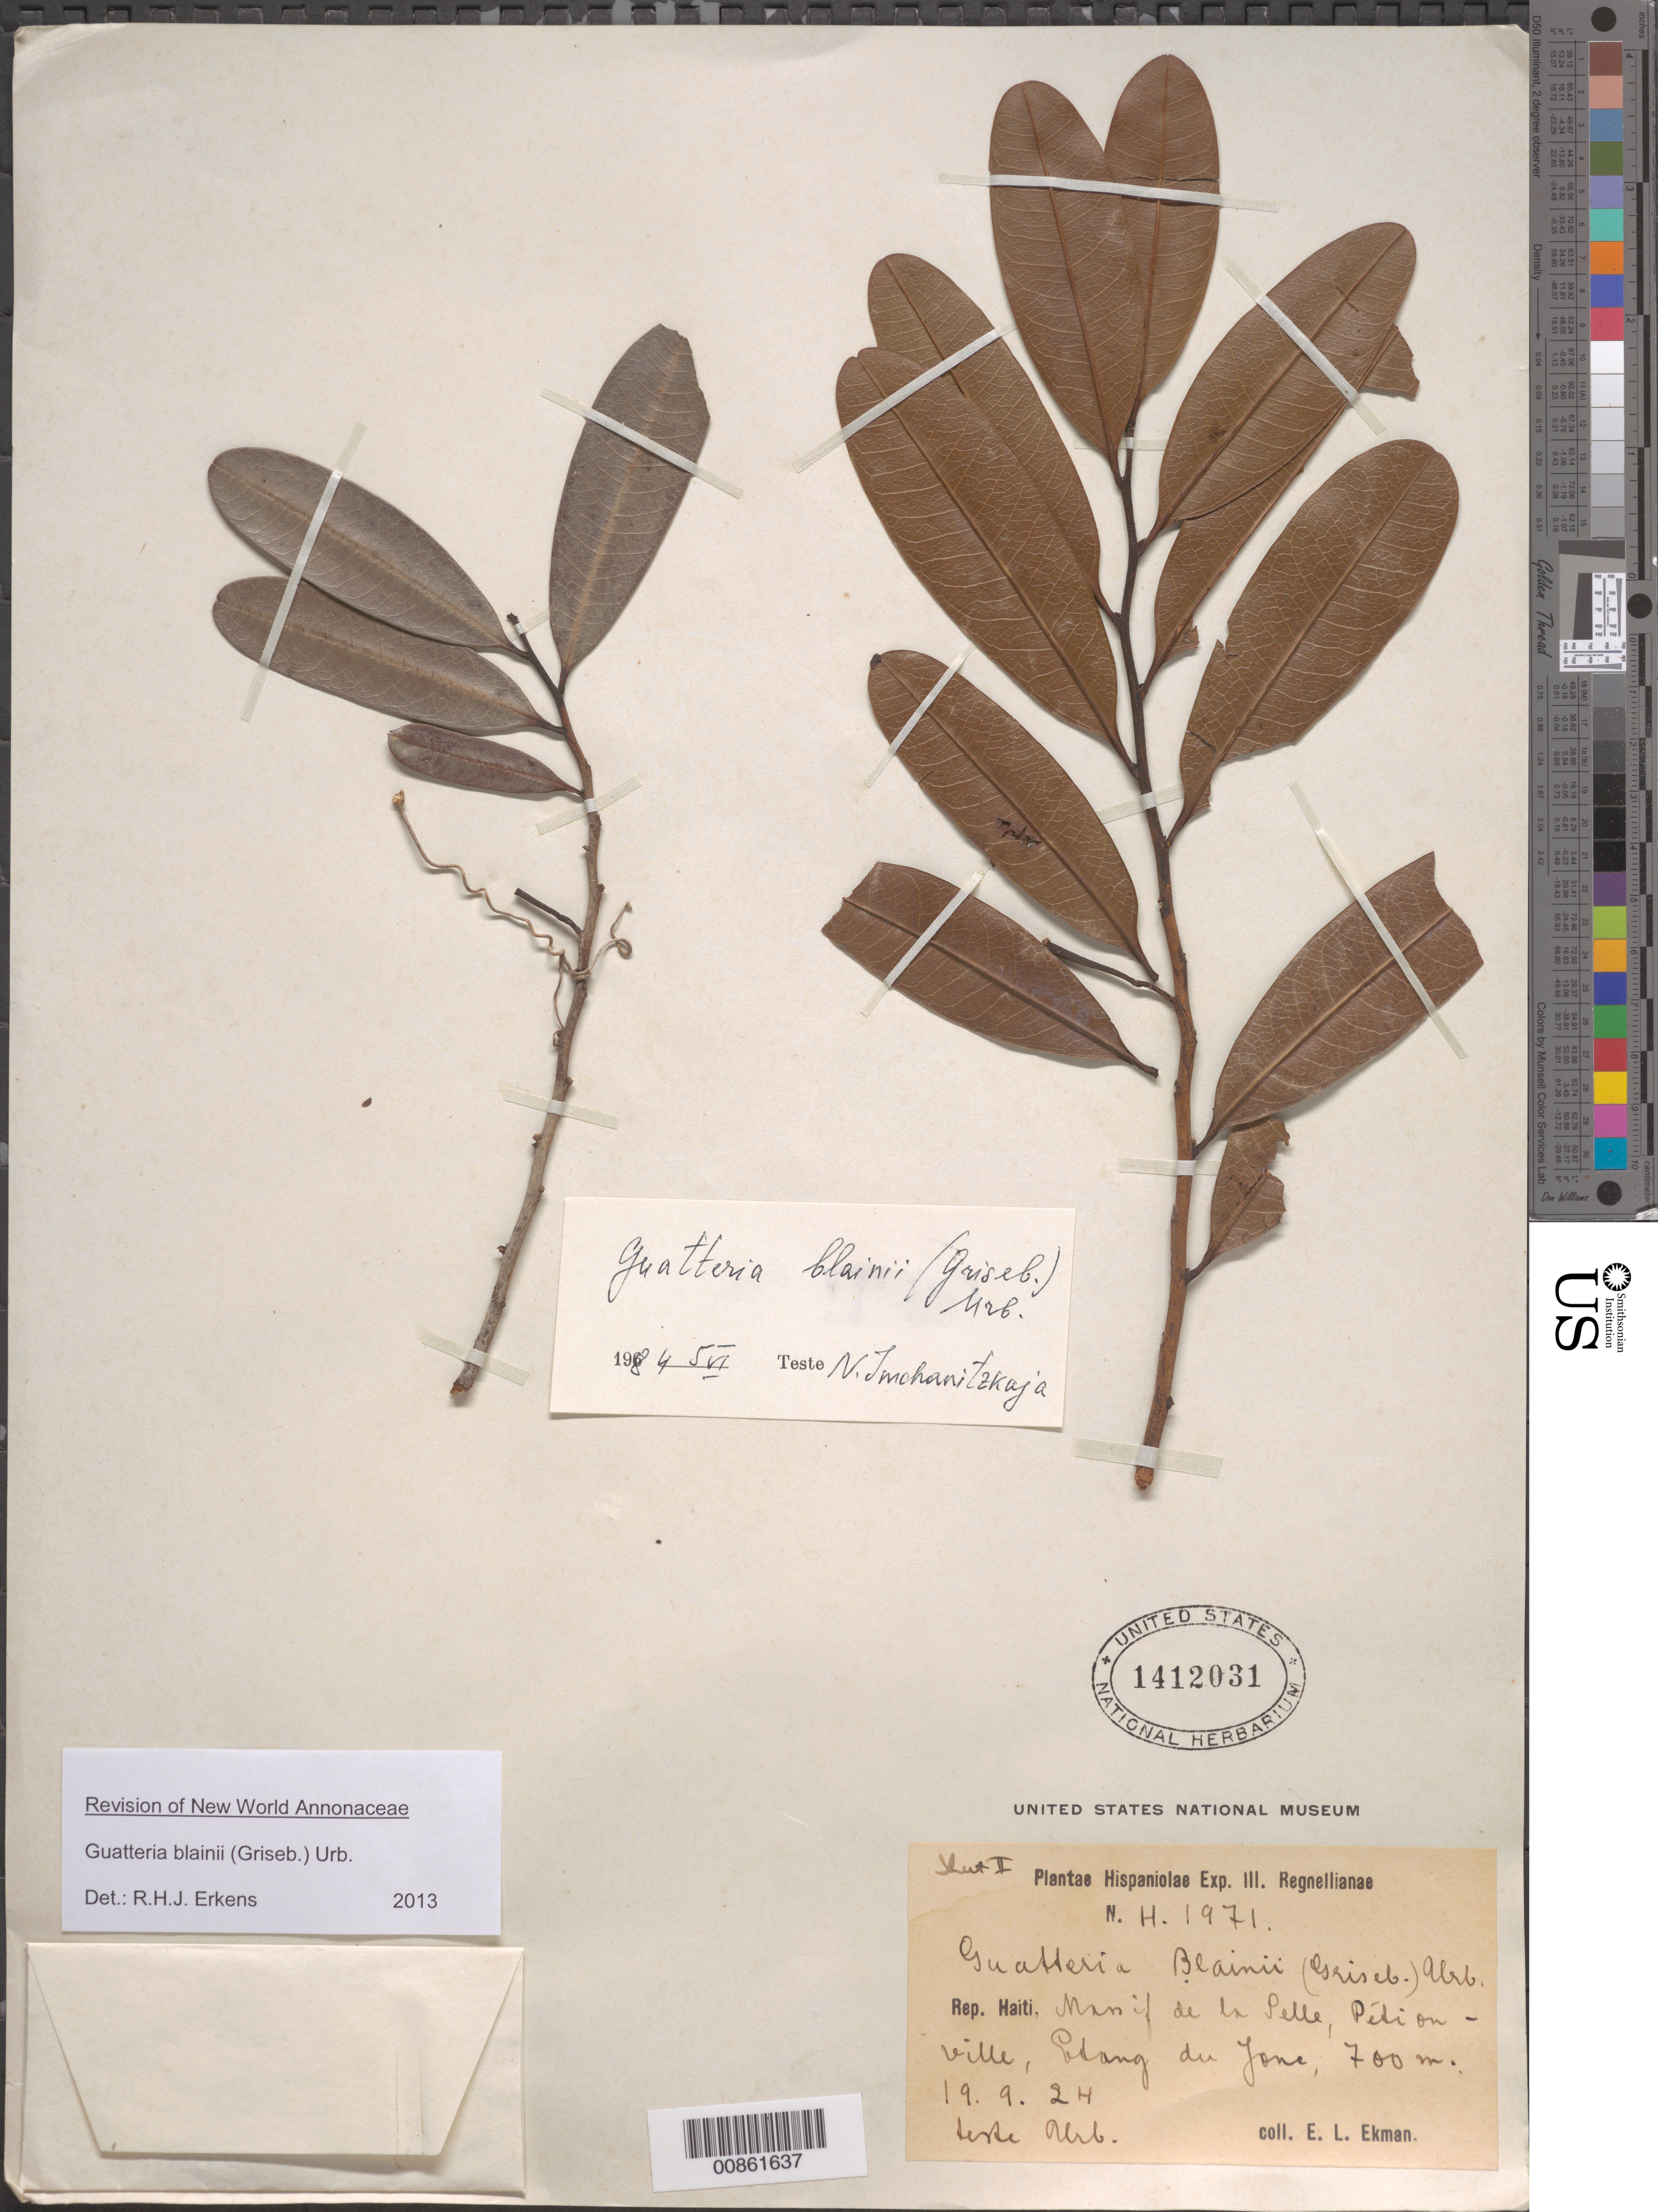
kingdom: Plantae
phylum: Tracheophyta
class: Magnoliopsida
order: Magnoliales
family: Annonaceae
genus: Guatteria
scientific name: Guatteria blainii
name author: (Griseb.) Urb.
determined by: Erkens, R. H. J.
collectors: E. L. Ekman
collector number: H 1971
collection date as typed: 19 Sep 1924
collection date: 1924-09-19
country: Haiti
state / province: Ouest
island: Hispaniola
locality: Massif de la Selle, Pétionville, Etang du Jonc.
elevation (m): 700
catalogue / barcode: US 1412031